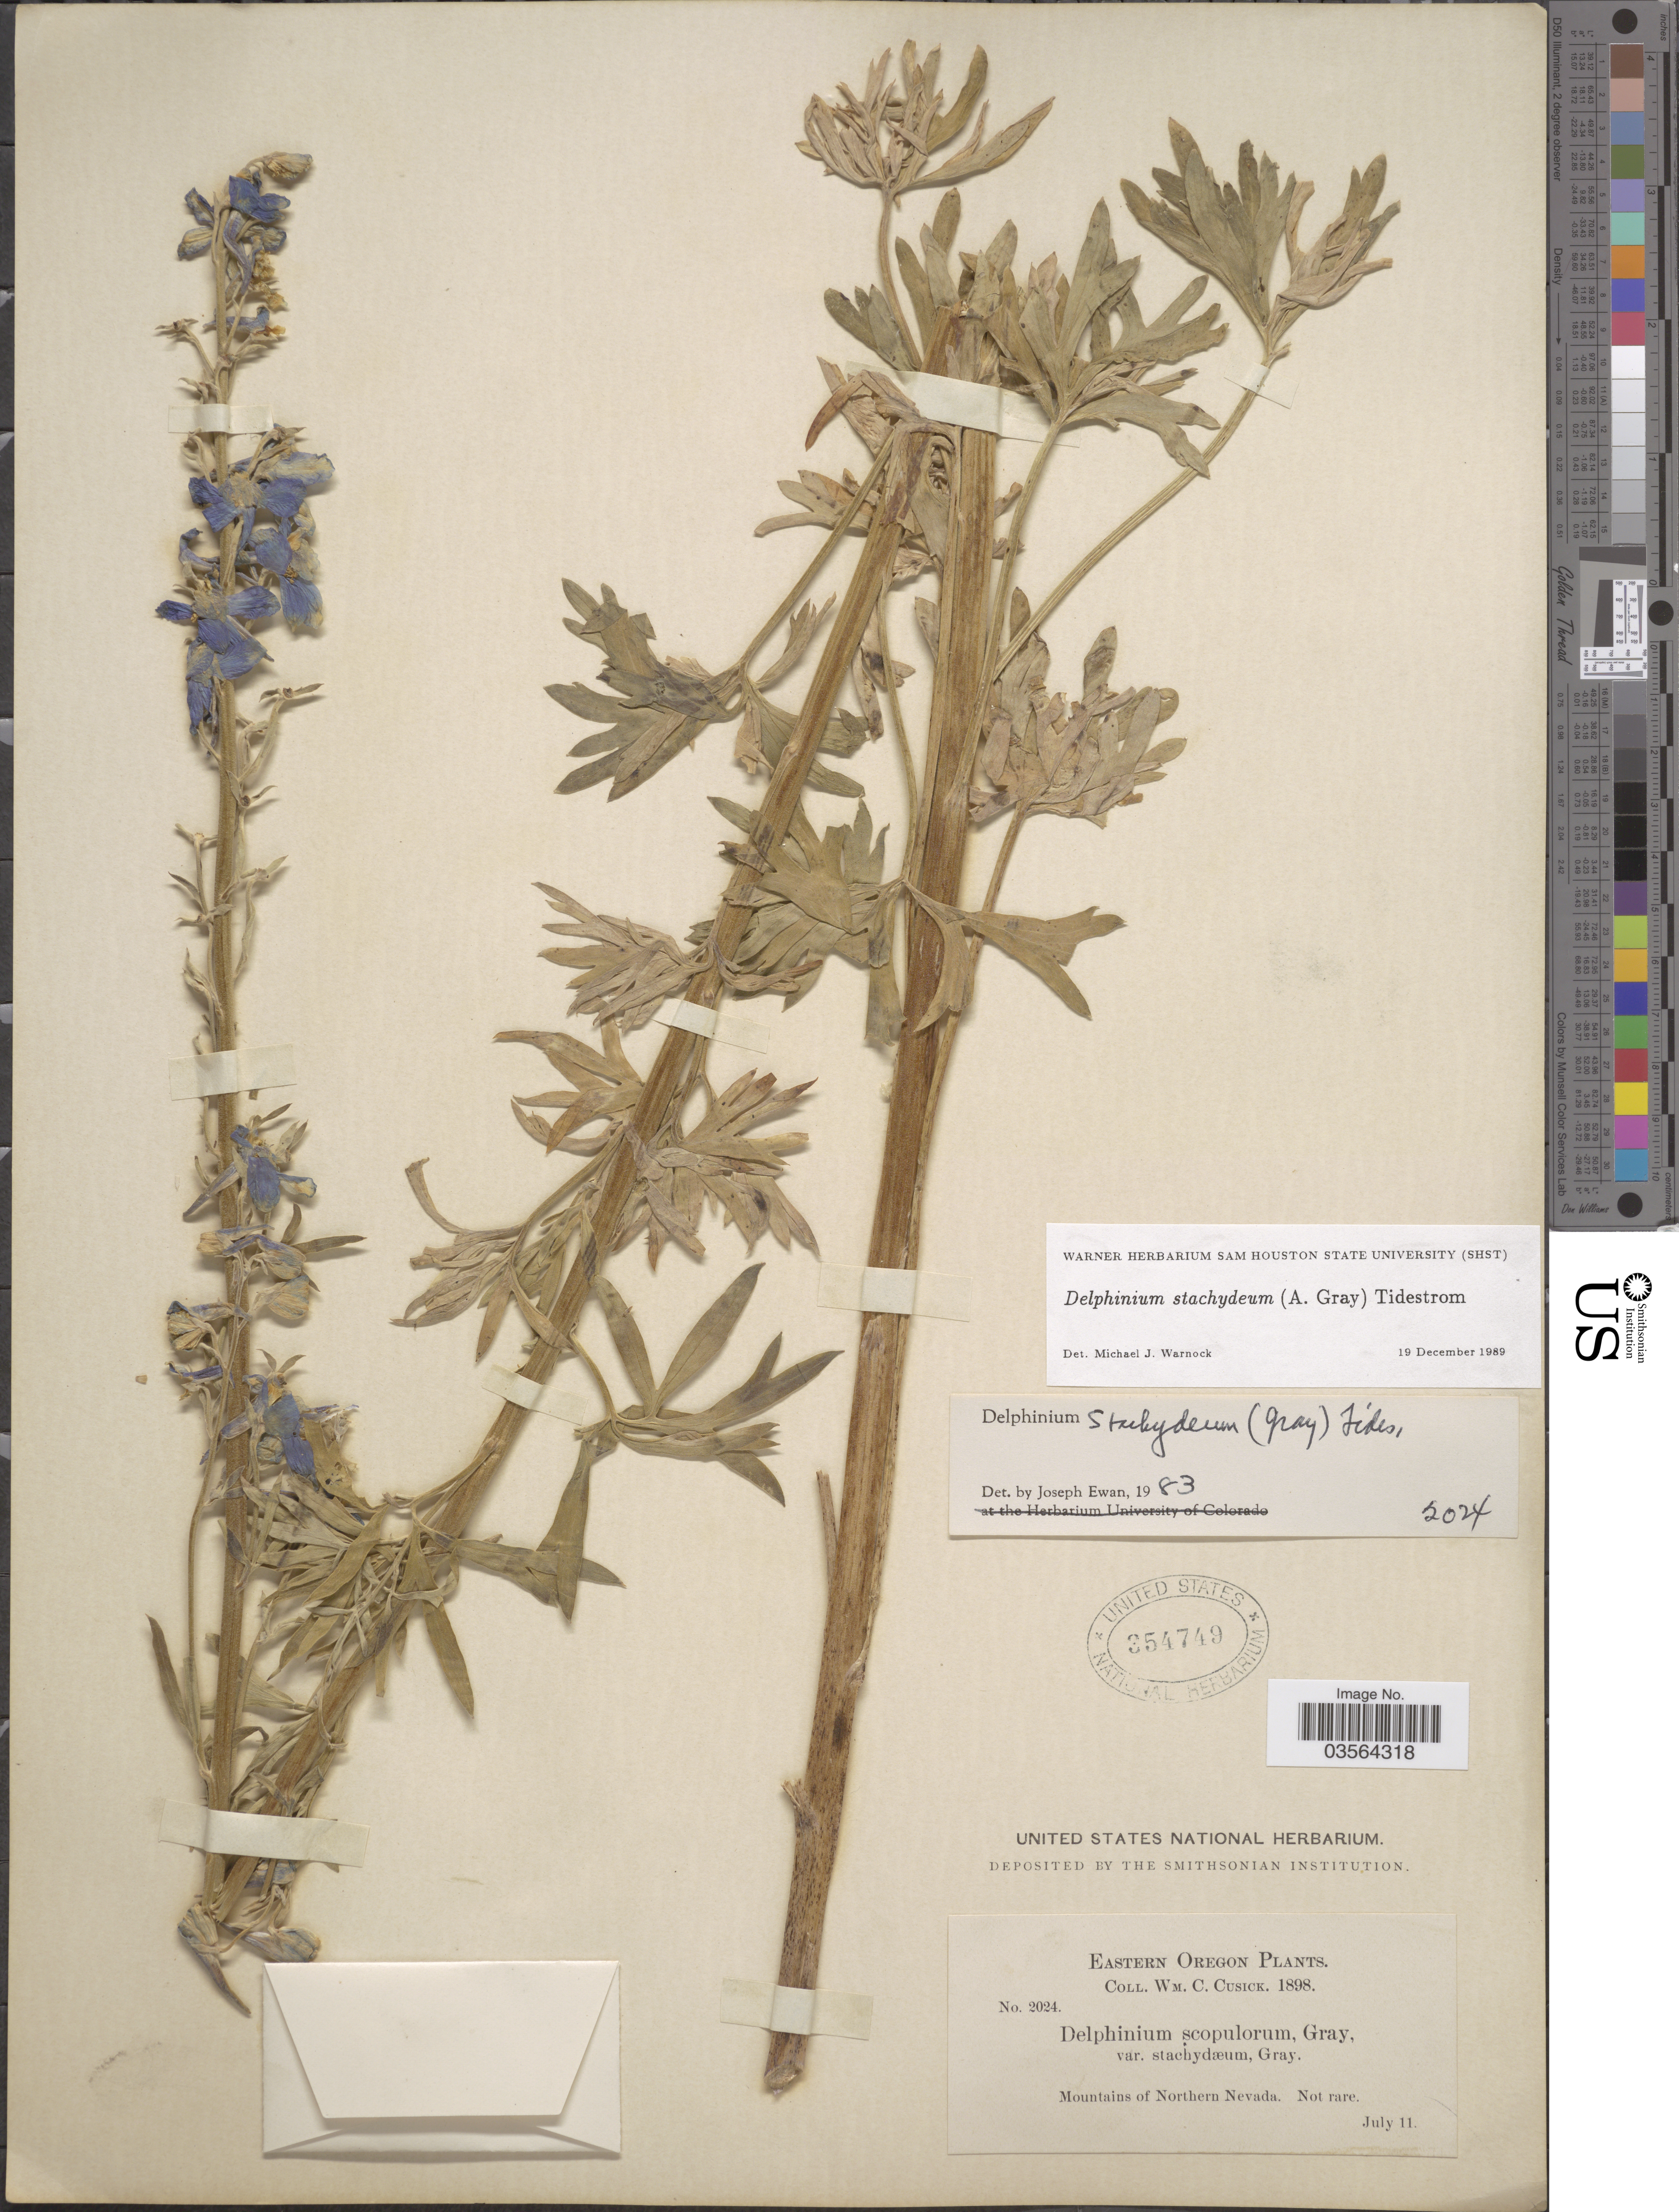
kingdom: Plantae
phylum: Tracheophyta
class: Magnoliopsida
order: Ranunculales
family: Ranunculaceae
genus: Delphinium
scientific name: Delphinium stachydeum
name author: (A. Gray) Tidestr.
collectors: W. C. Cusick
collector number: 2024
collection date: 1898-07-11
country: United States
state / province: Oregon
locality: Eastern Oregon. Mountains of Northern Nevada.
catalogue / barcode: US 354749